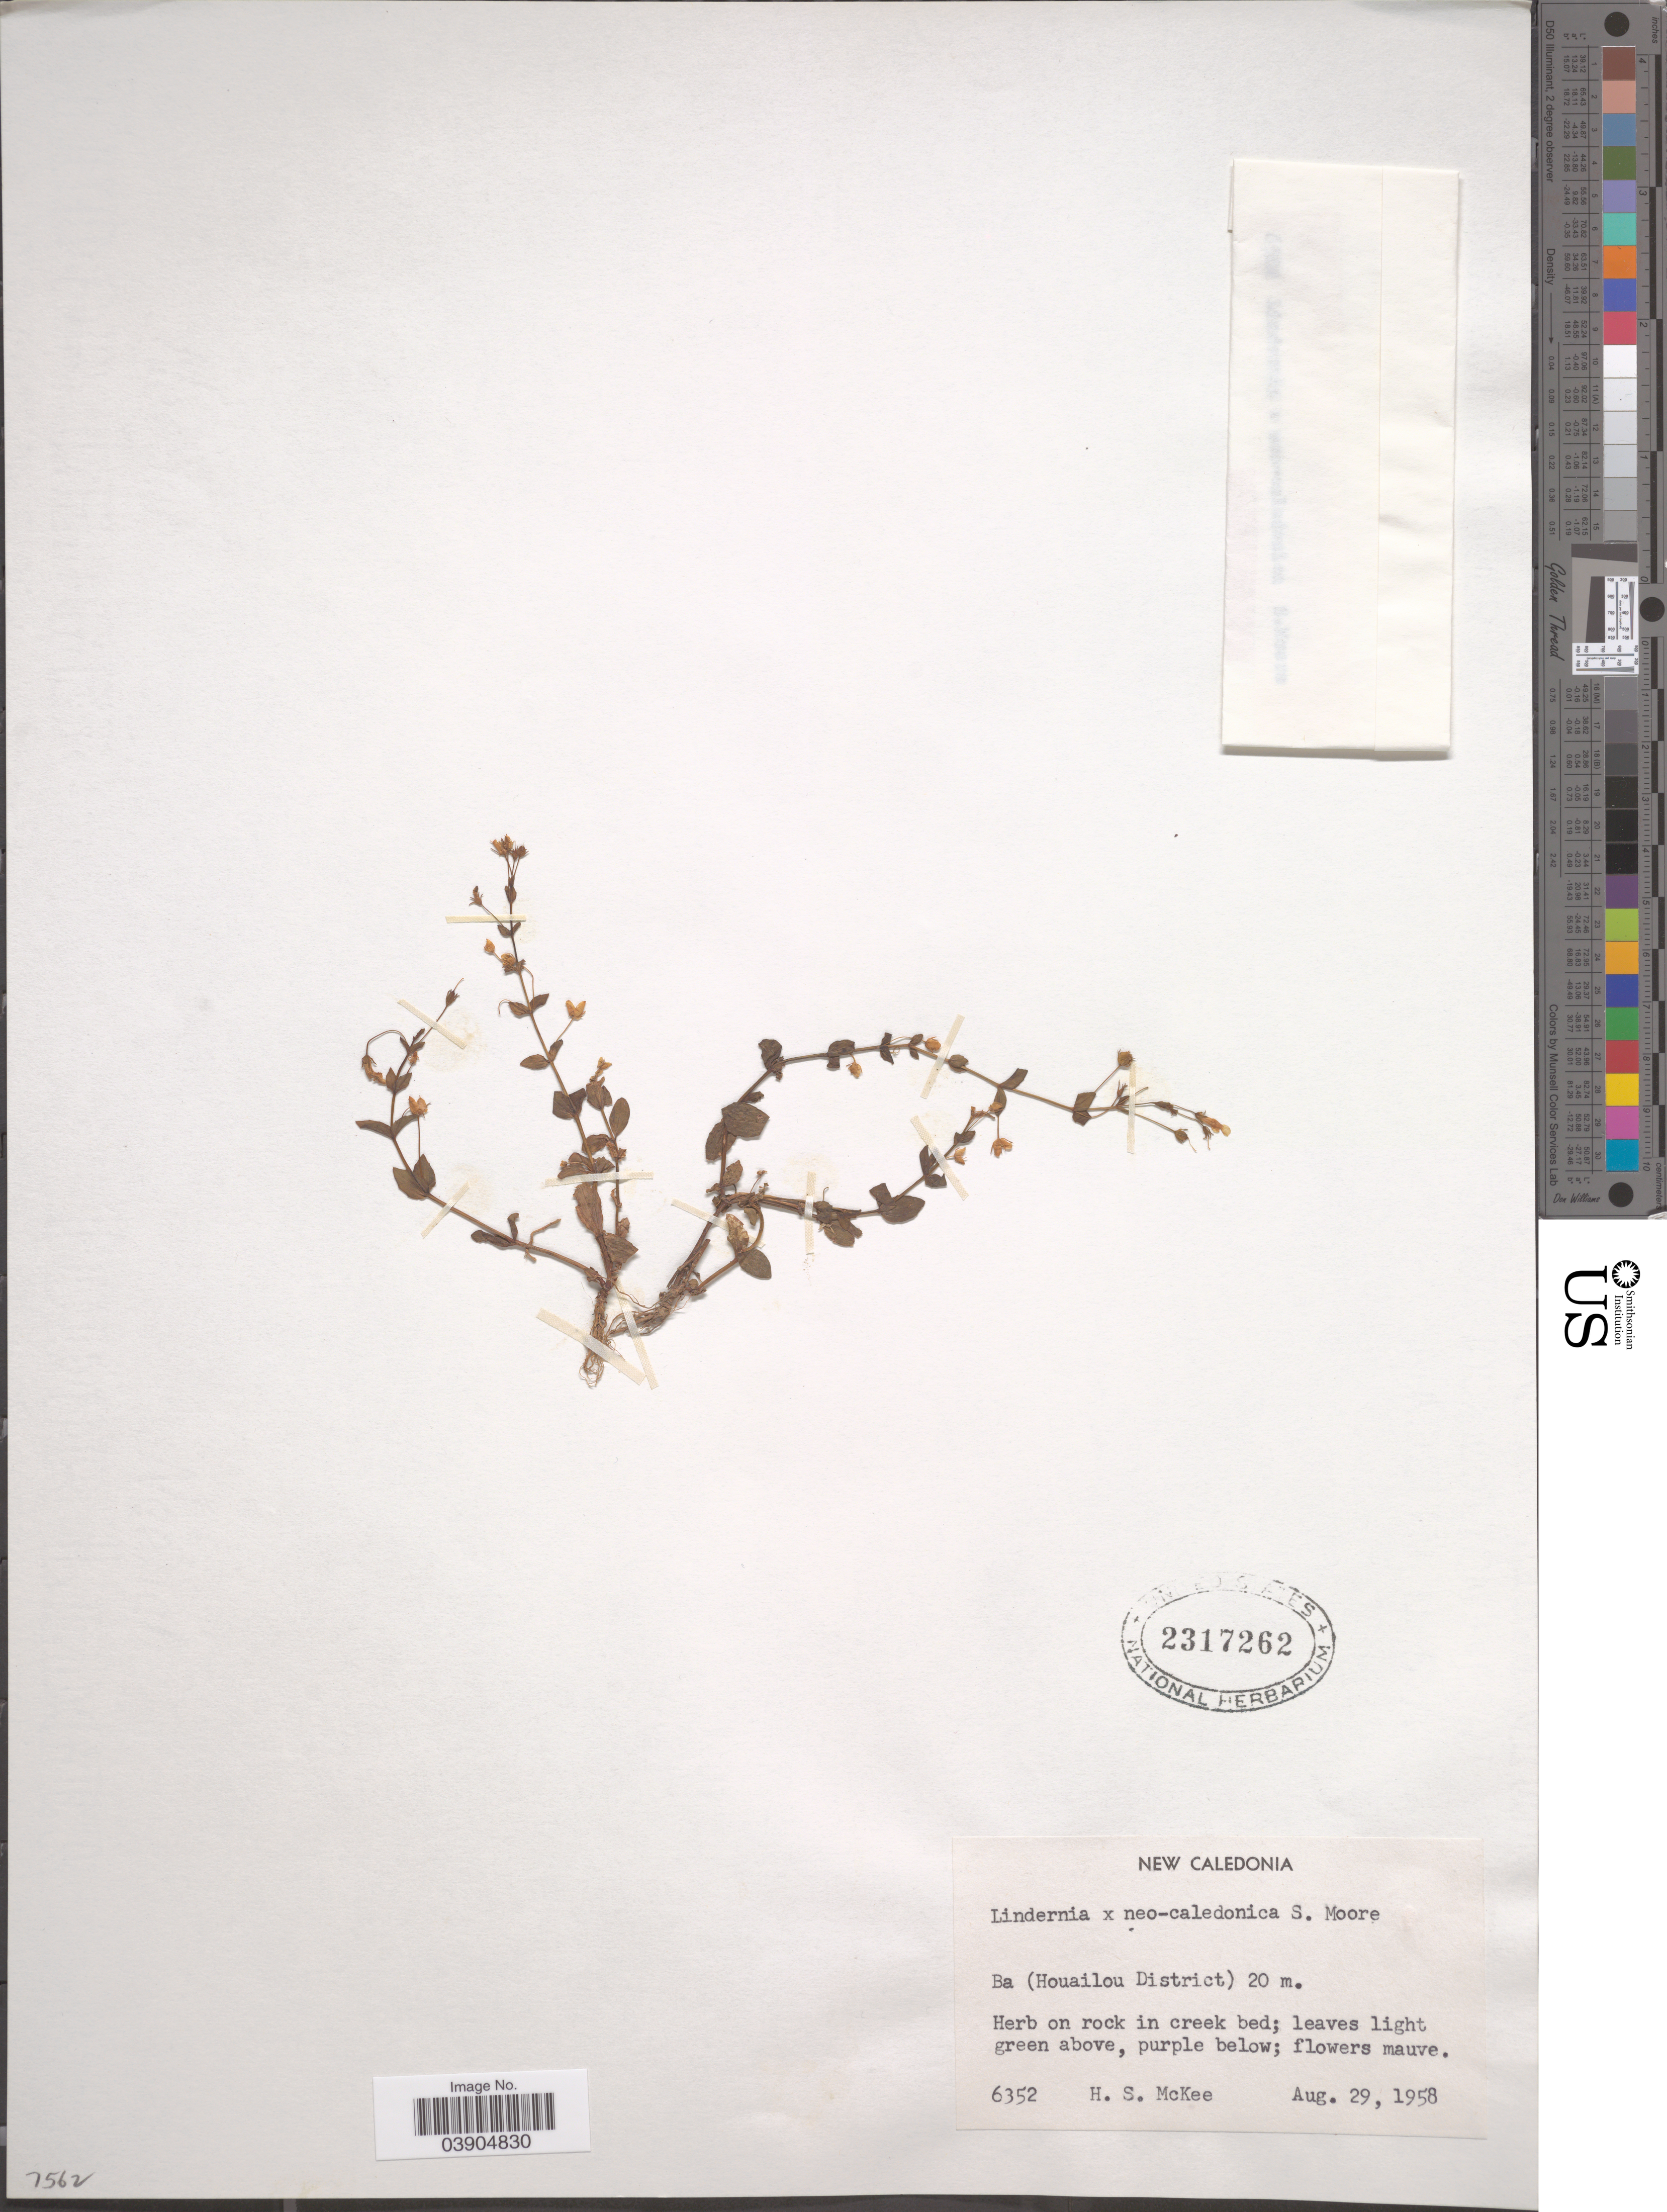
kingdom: Plantae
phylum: Tracheophyta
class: Magnoliopsida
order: Lamiales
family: Linderniaceae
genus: Lindernia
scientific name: Lindernia neocaledonica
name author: S. Moore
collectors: H. S. McKee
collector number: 6352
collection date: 1958-08-29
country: New Caledonia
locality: Ba (Houailou District).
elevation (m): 20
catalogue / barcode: US 2317262